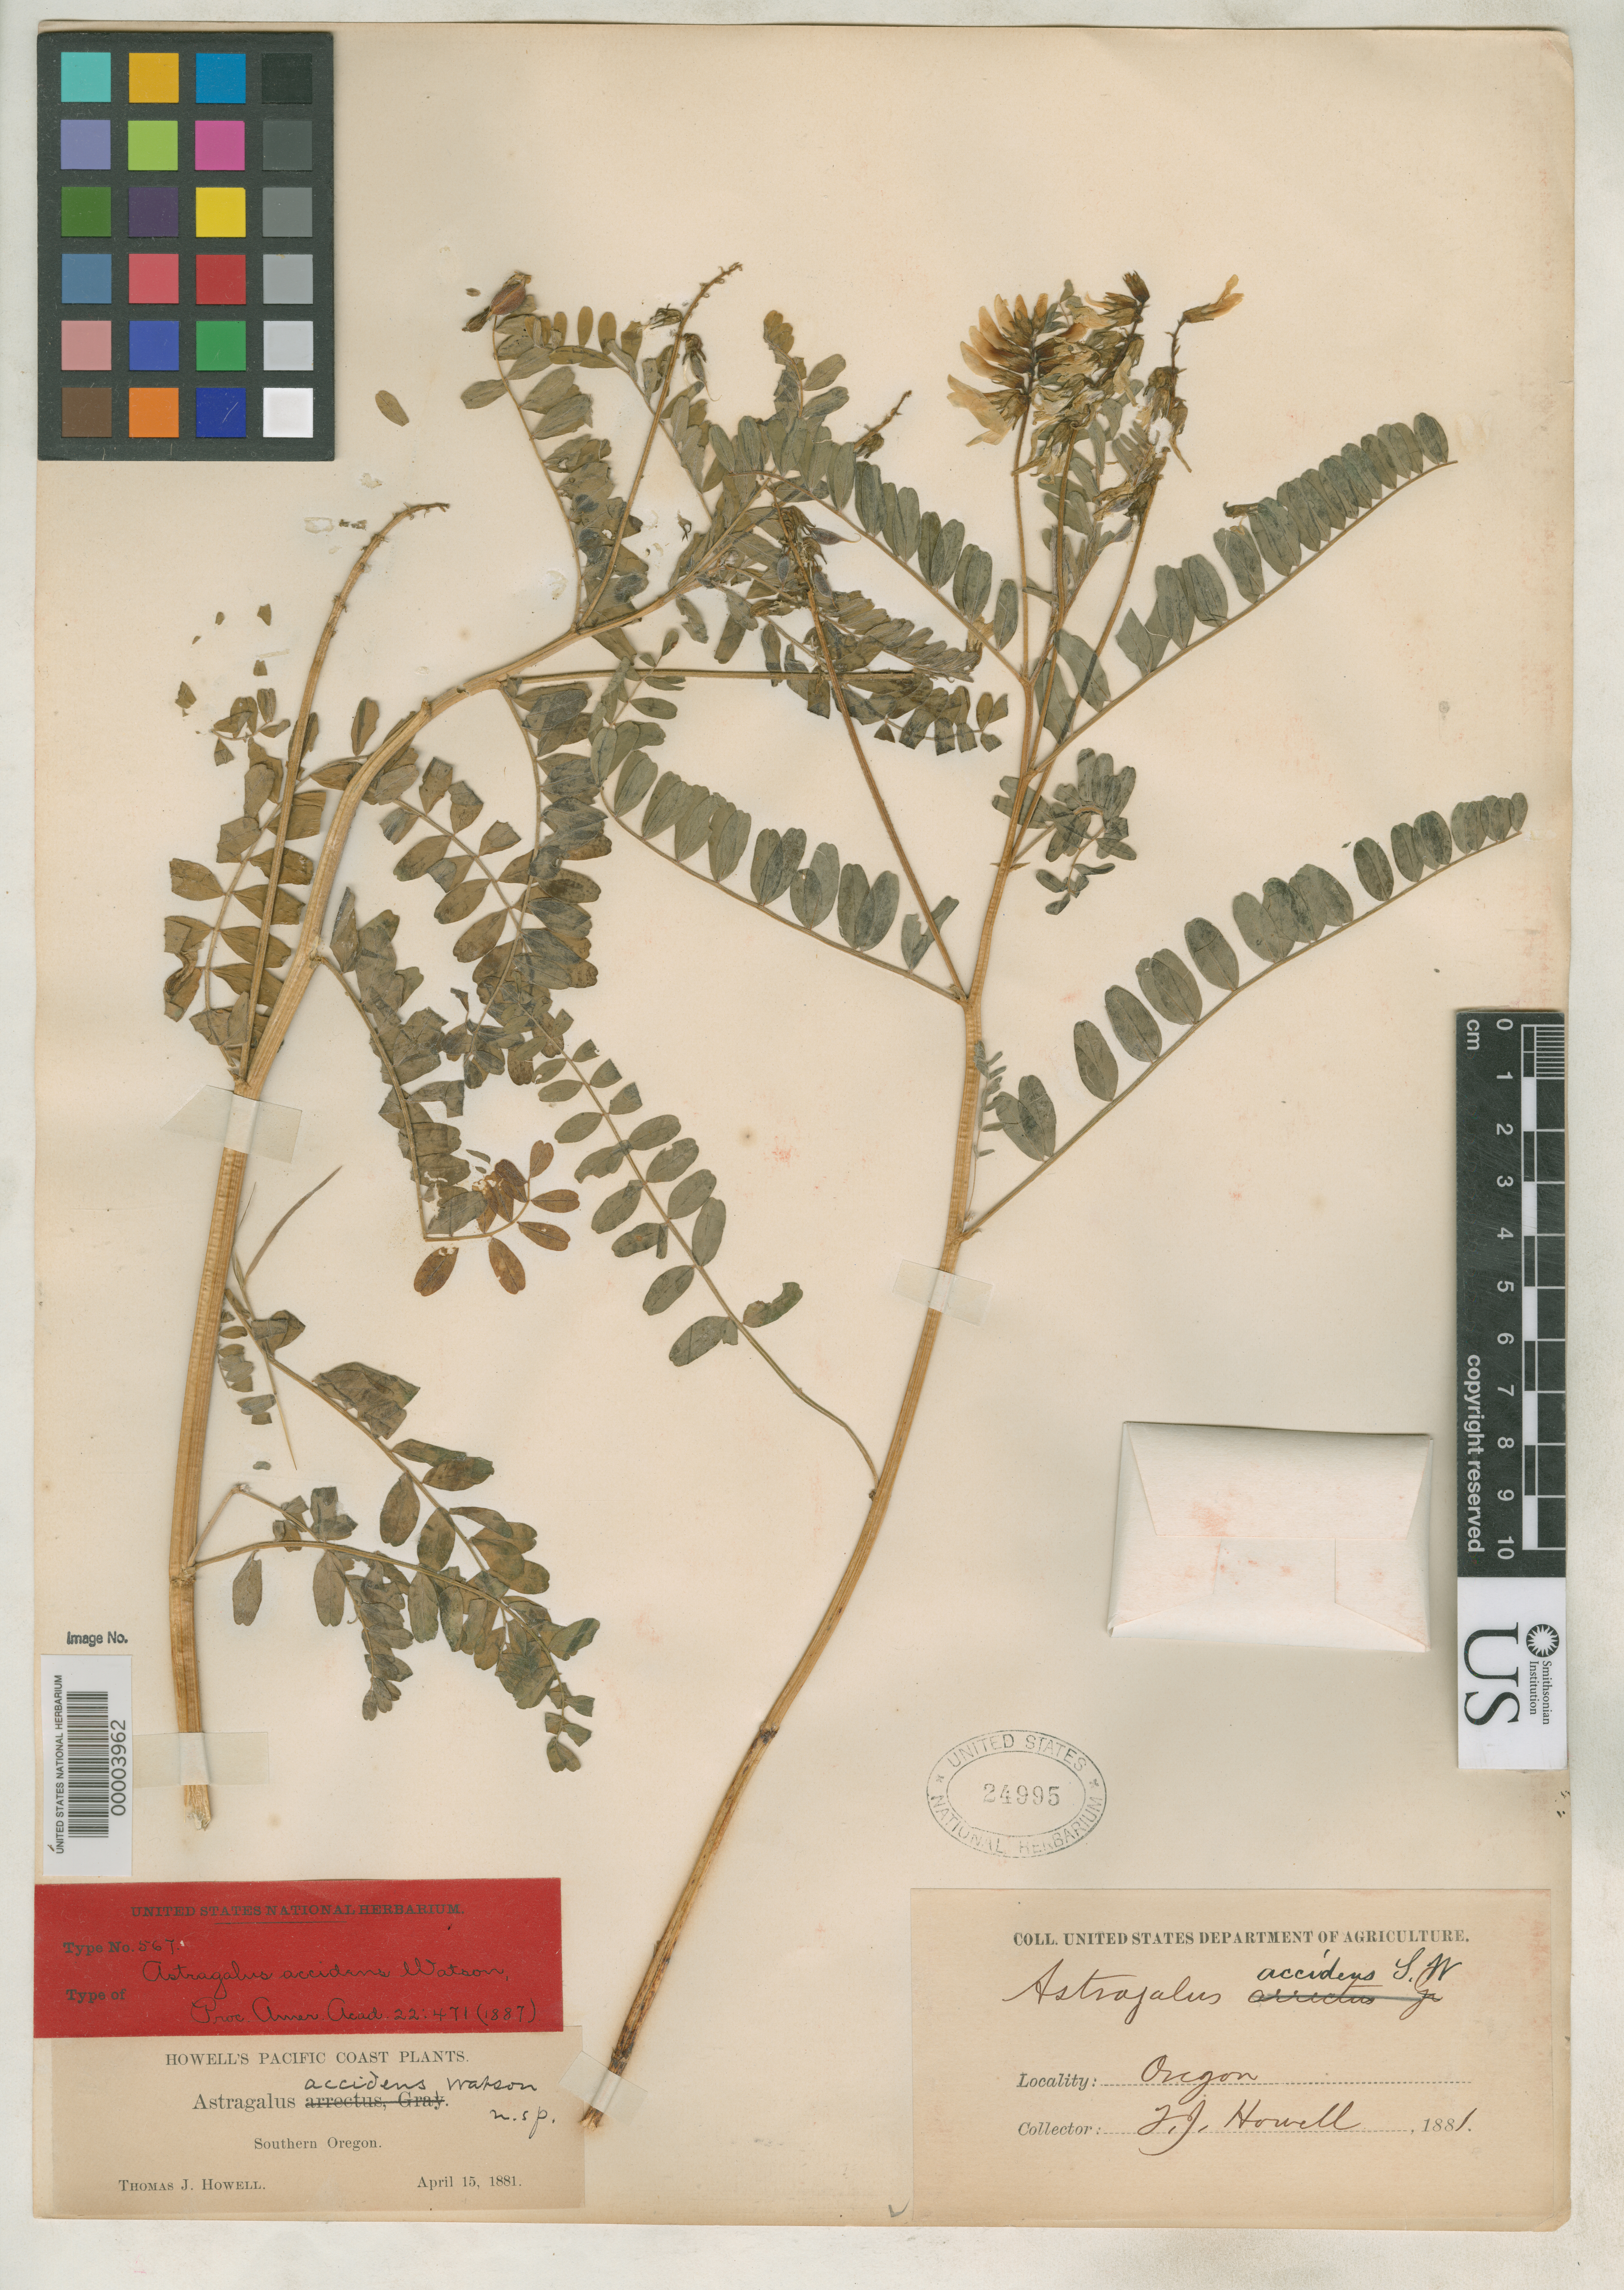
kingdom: Plantae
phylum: Tracheophyta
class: Magnoliopsida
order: Fabales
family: Fabaceae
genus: Astragalus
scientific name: Astragalus accidens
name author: S. Watson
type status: Isotype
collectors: T. J. Howell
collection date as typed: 15 Apr 1881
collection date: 1881-04-15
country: United States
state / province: Oregon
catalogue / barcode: US 24995